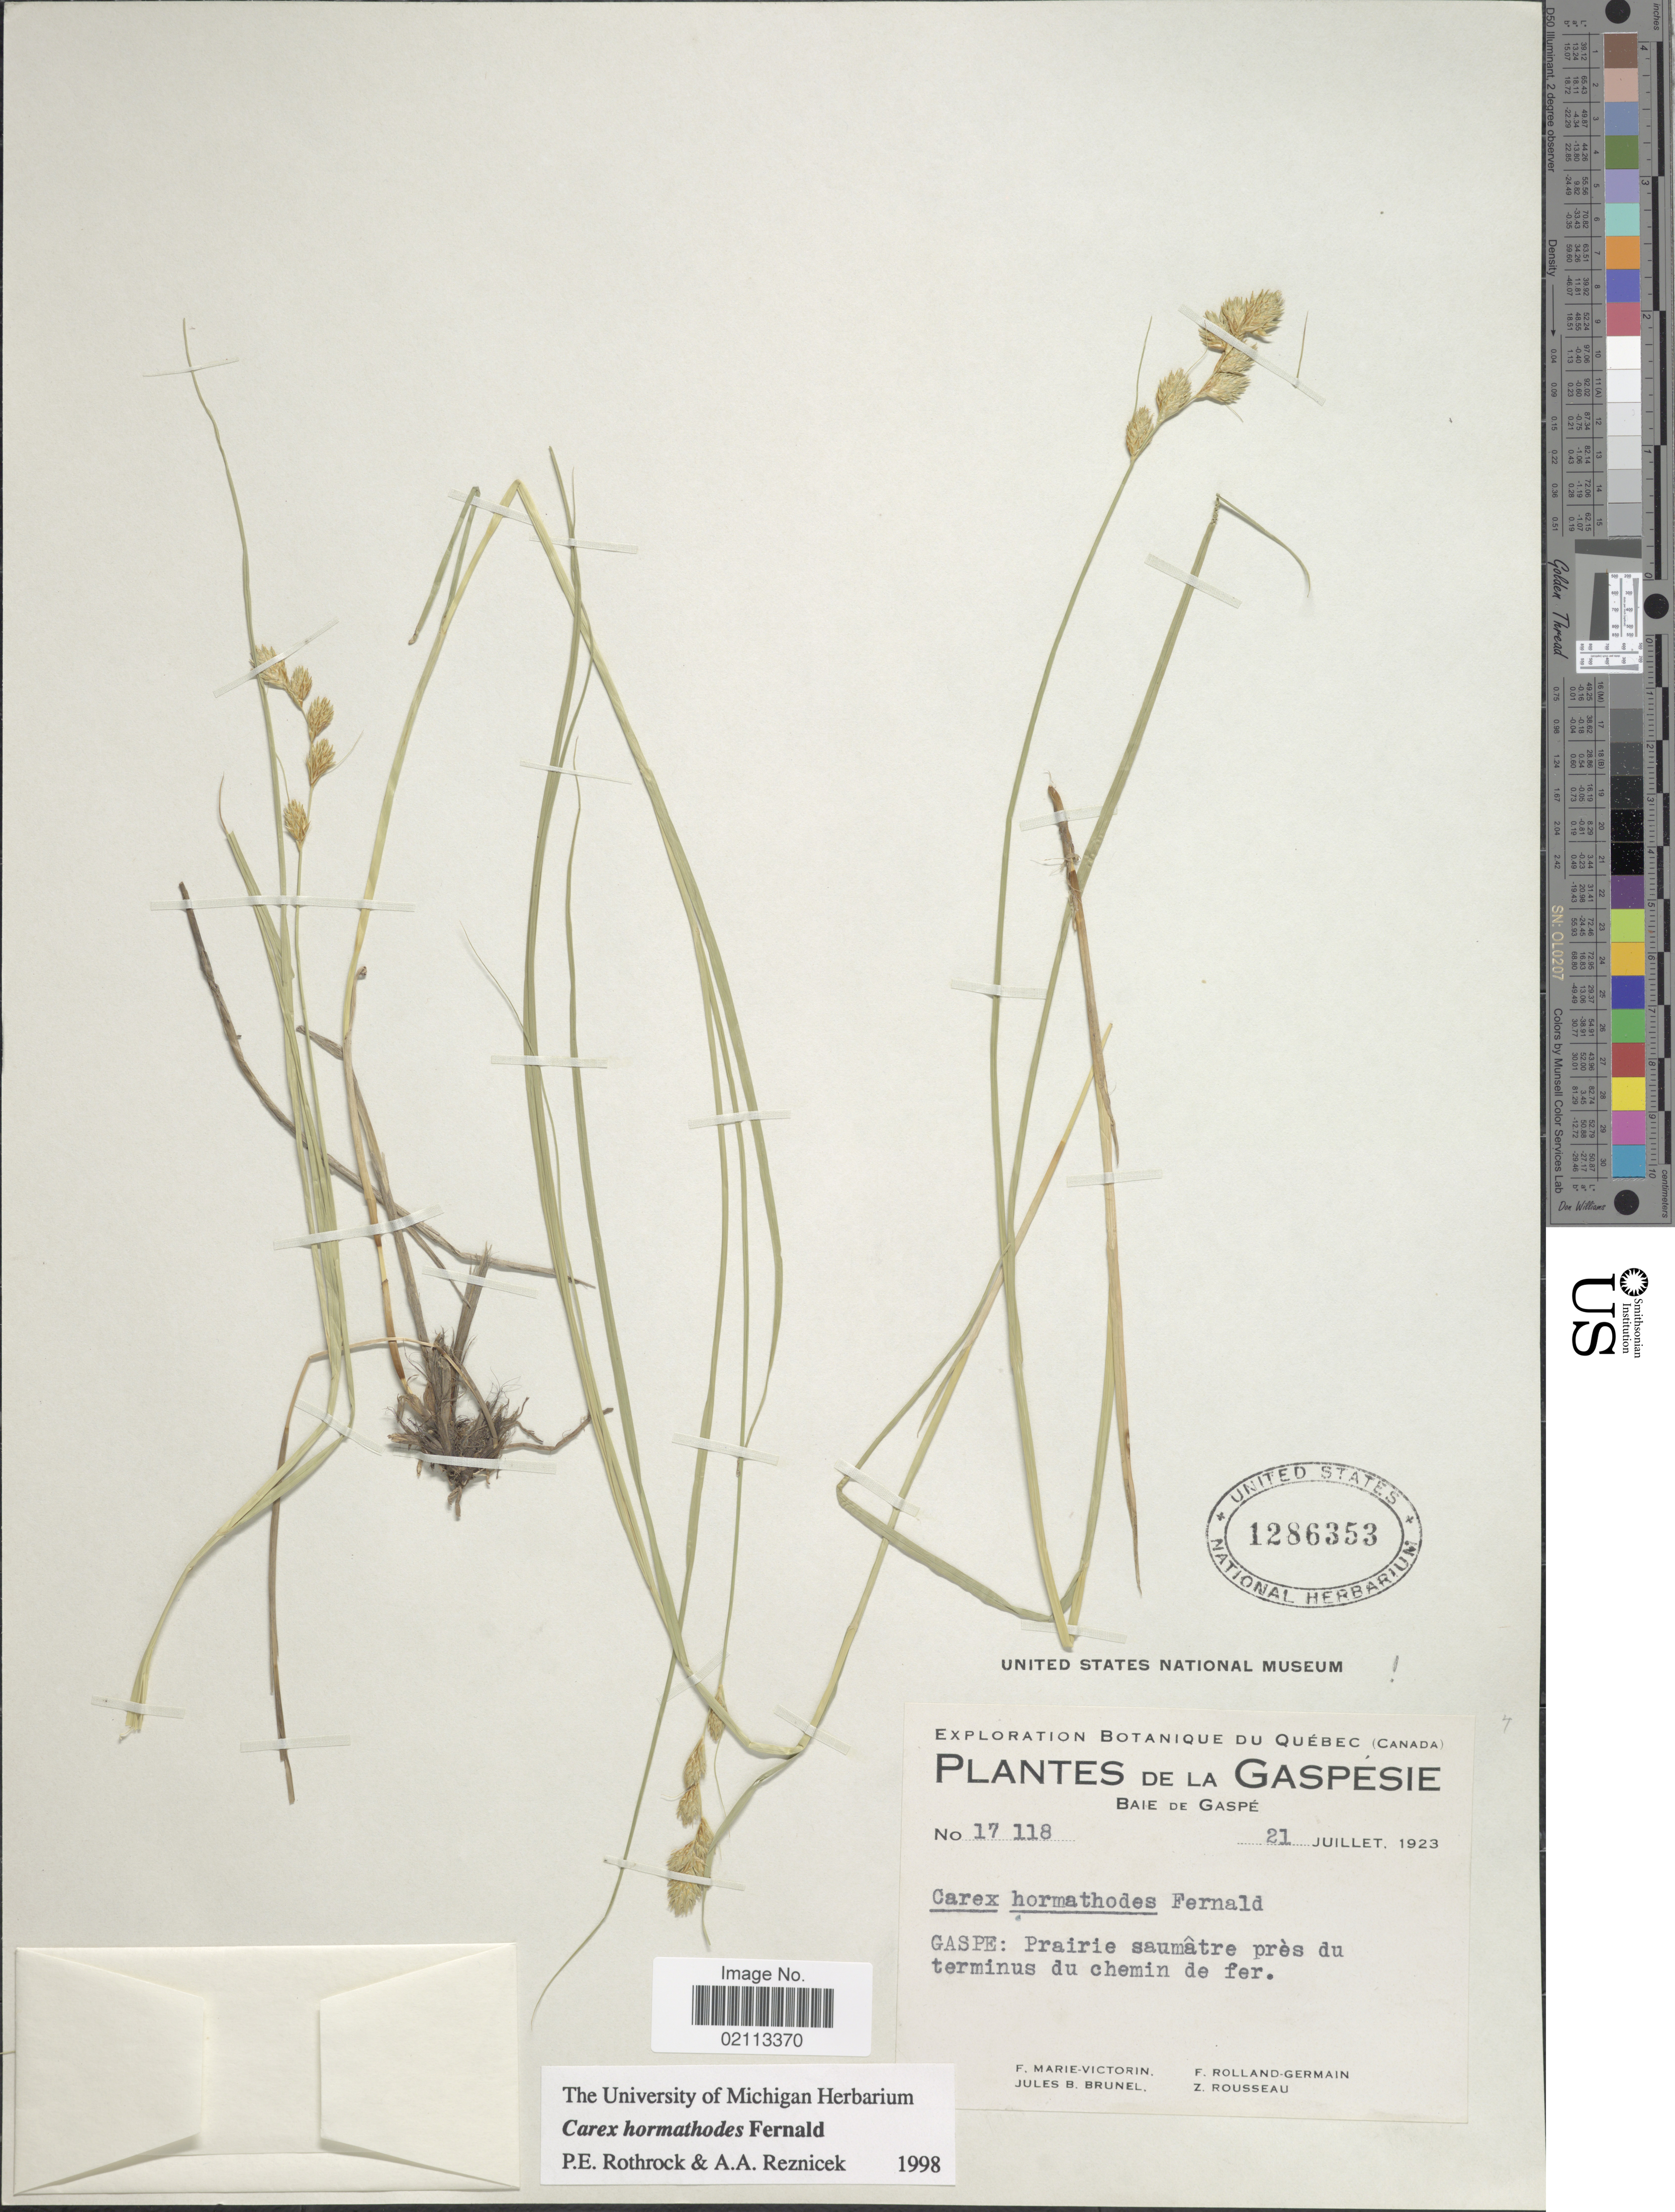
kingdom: Plantae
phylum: Tracheophyta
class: Liliopsida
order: Poales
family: Cyperaceae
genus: Carex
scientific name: Carex hormathodes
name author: Fernald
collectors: F. Marie-Victorin, J. Brunel, Rolland-Germain & Z. Rousseau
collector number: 17118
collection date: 1923-07-21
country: Canada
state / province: Quebec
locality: De La Gaspesie Baie de Gaspé, Gaspe: Prairie saumâtre près du terminus du chemin de fer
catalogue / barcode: US 1286353